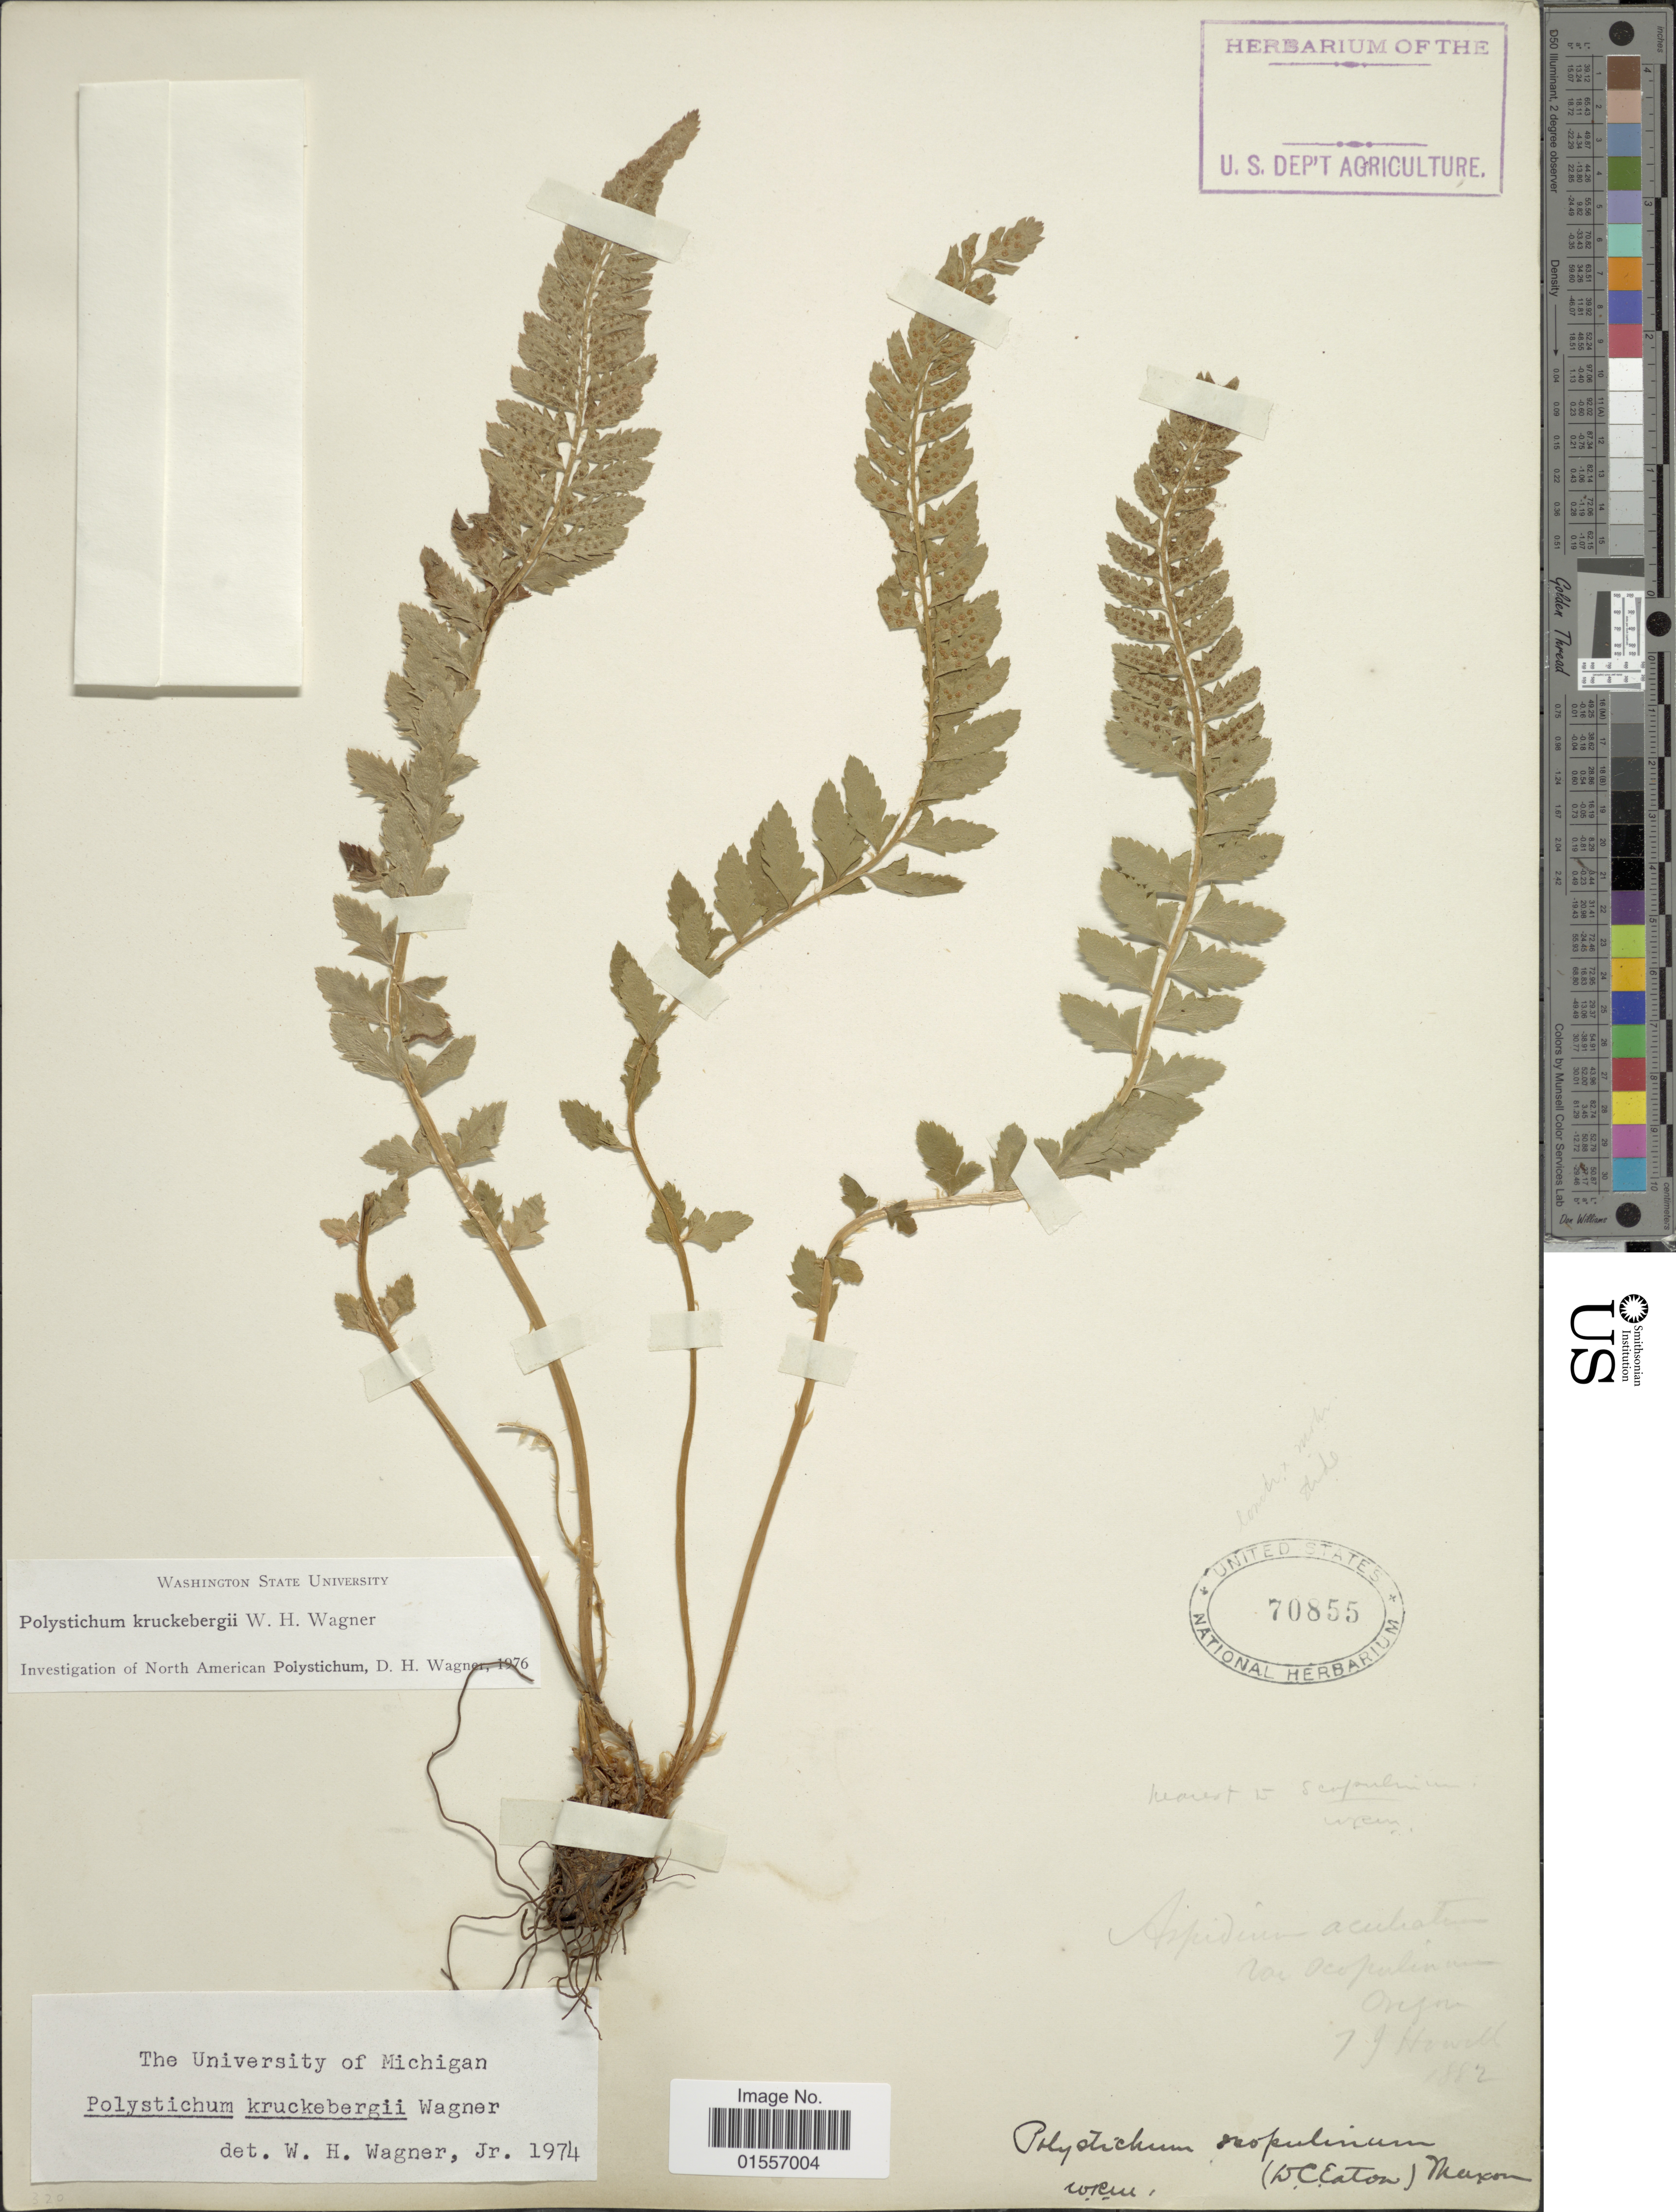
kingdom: Plantae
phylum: Tracheophyta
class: Polypodiopsida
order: Polypodiales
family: Dryopteridaceae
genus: Polystichum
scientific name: Polystichum kruckebergii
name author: W.H. Wagner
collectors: -. Howell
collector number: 79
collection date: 1882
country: United States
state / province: Oregon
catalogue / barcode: US 70855